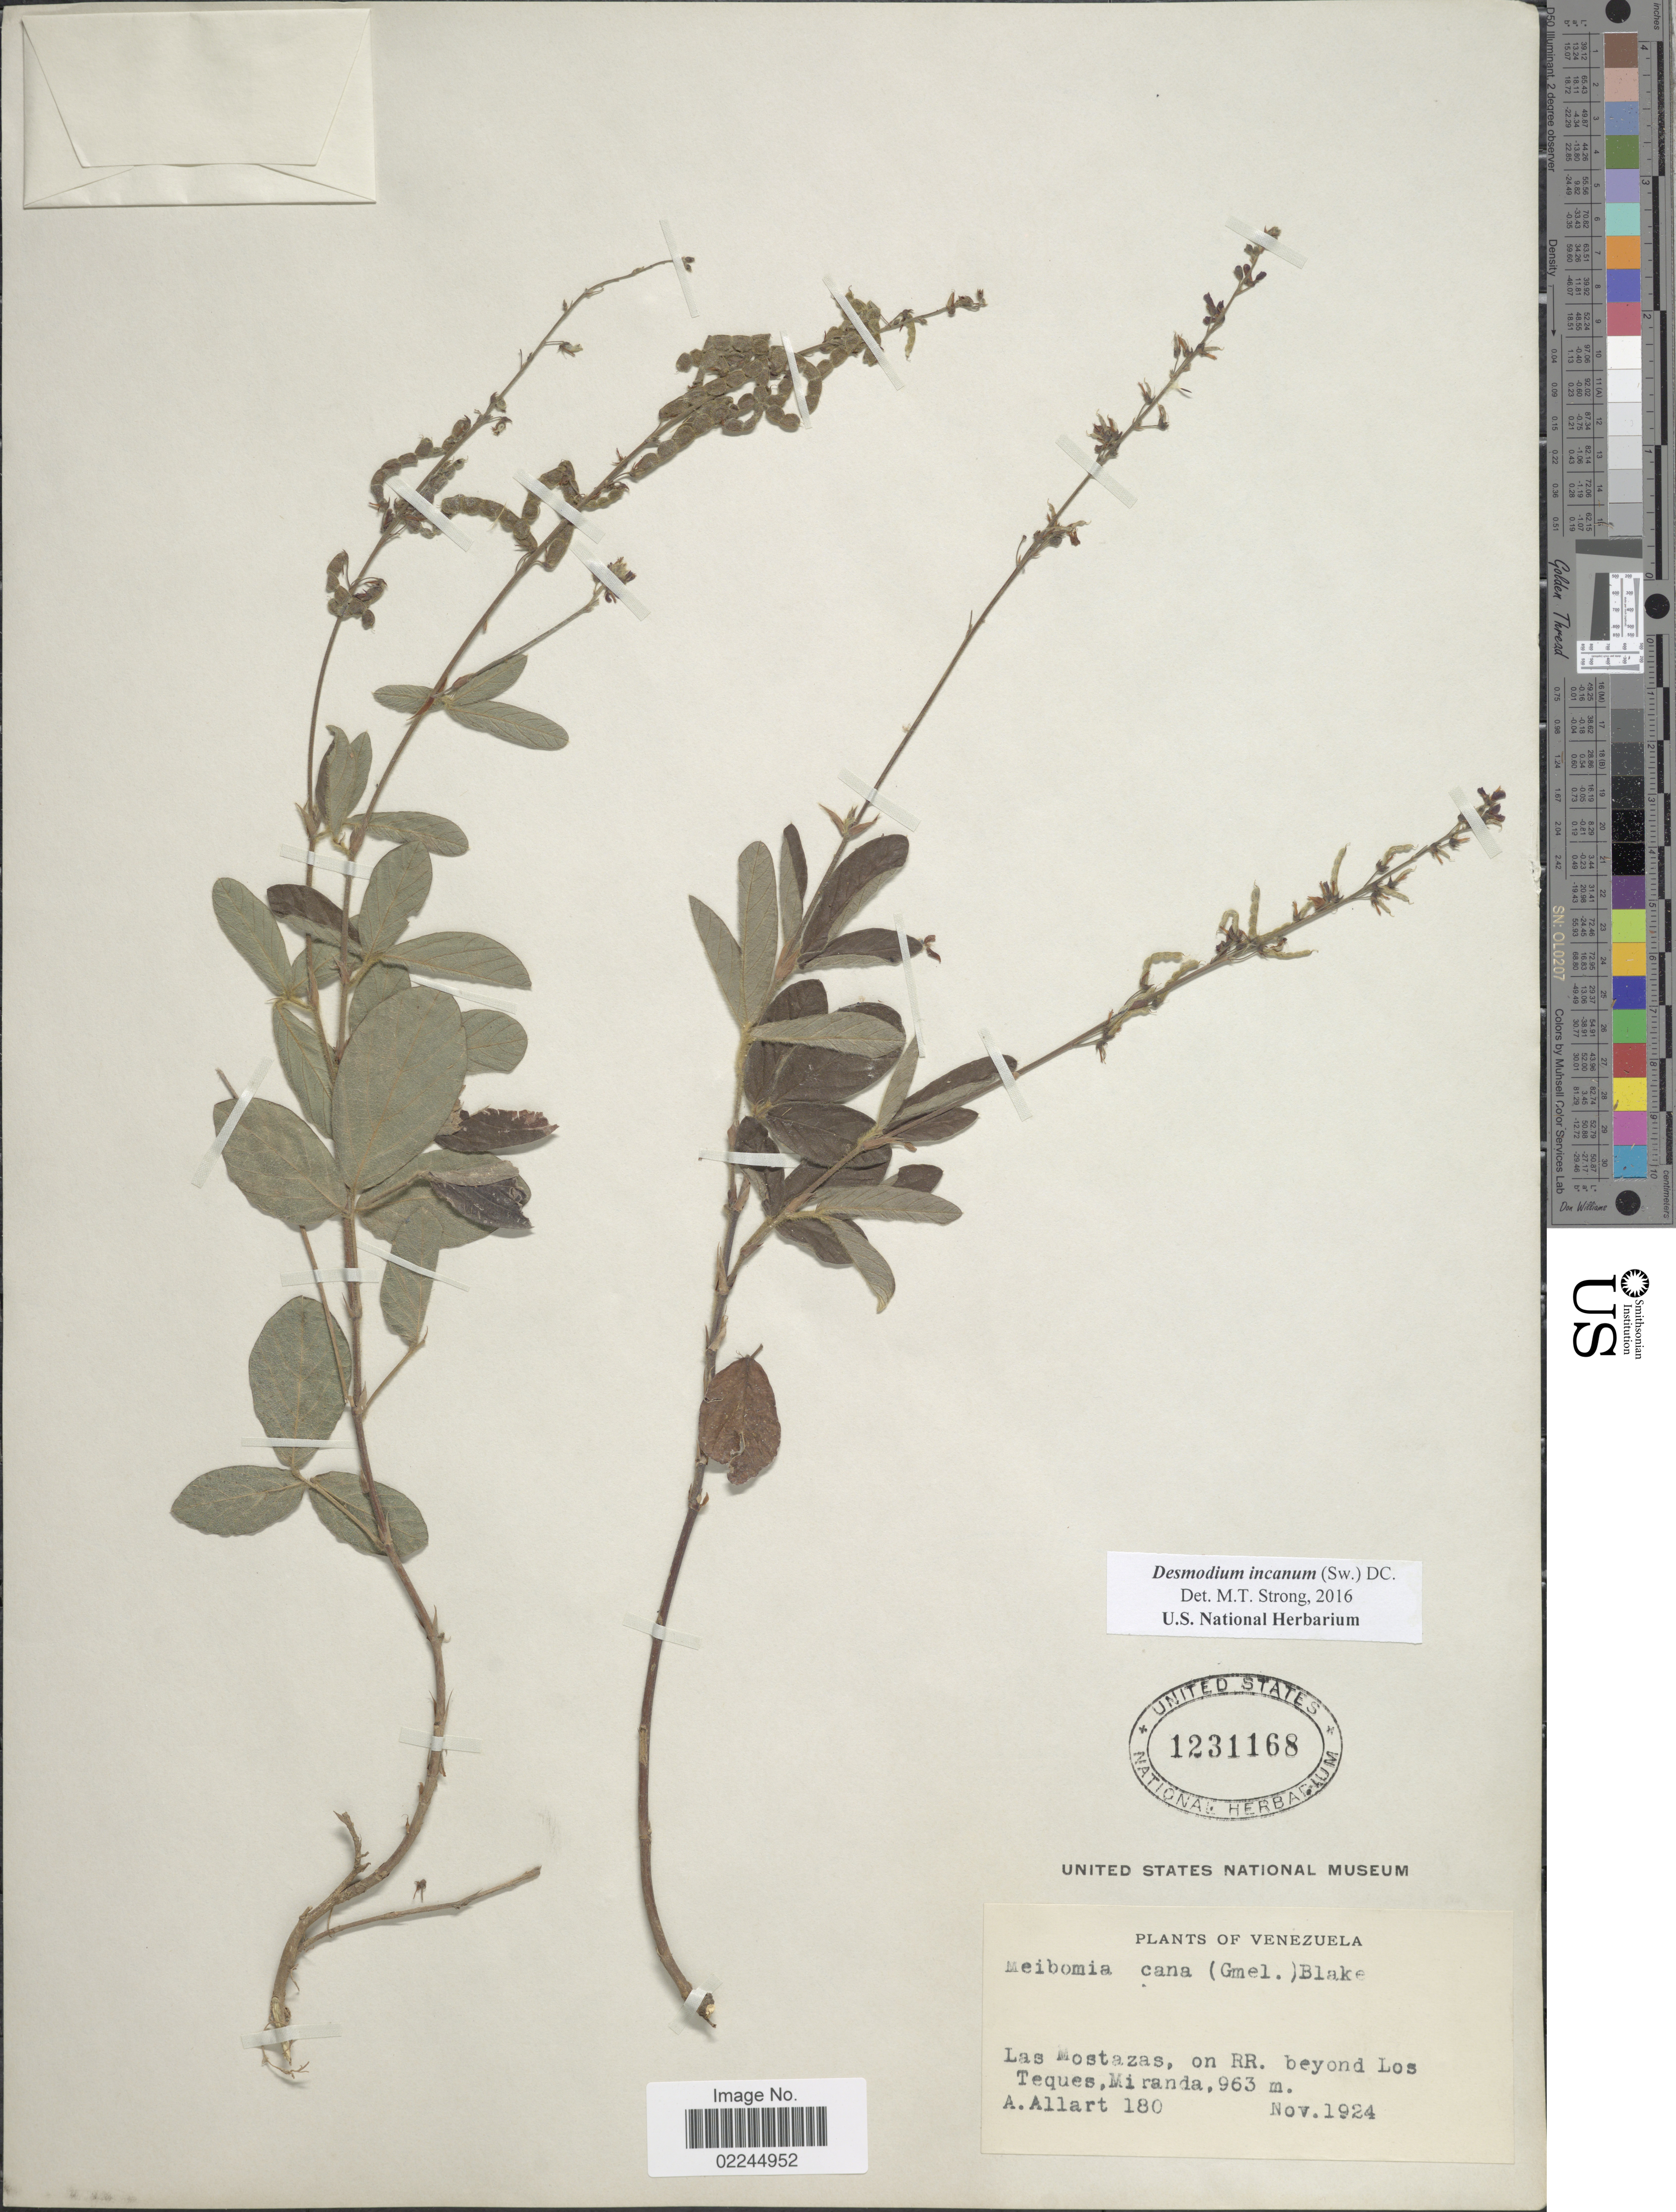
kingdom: Plantae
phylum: Tracheophyta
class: Magnoliopsida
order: Fabales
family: Fabaceae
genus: Desmodium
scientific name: Desmodium incanum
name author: (Sw.) DC.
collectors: A. Allart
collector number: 180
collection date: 1924-11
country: Venezuela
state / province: Miranda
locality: Las Mostazas, on RR beyond Los Teques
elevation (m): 963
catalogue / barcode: US 1231168